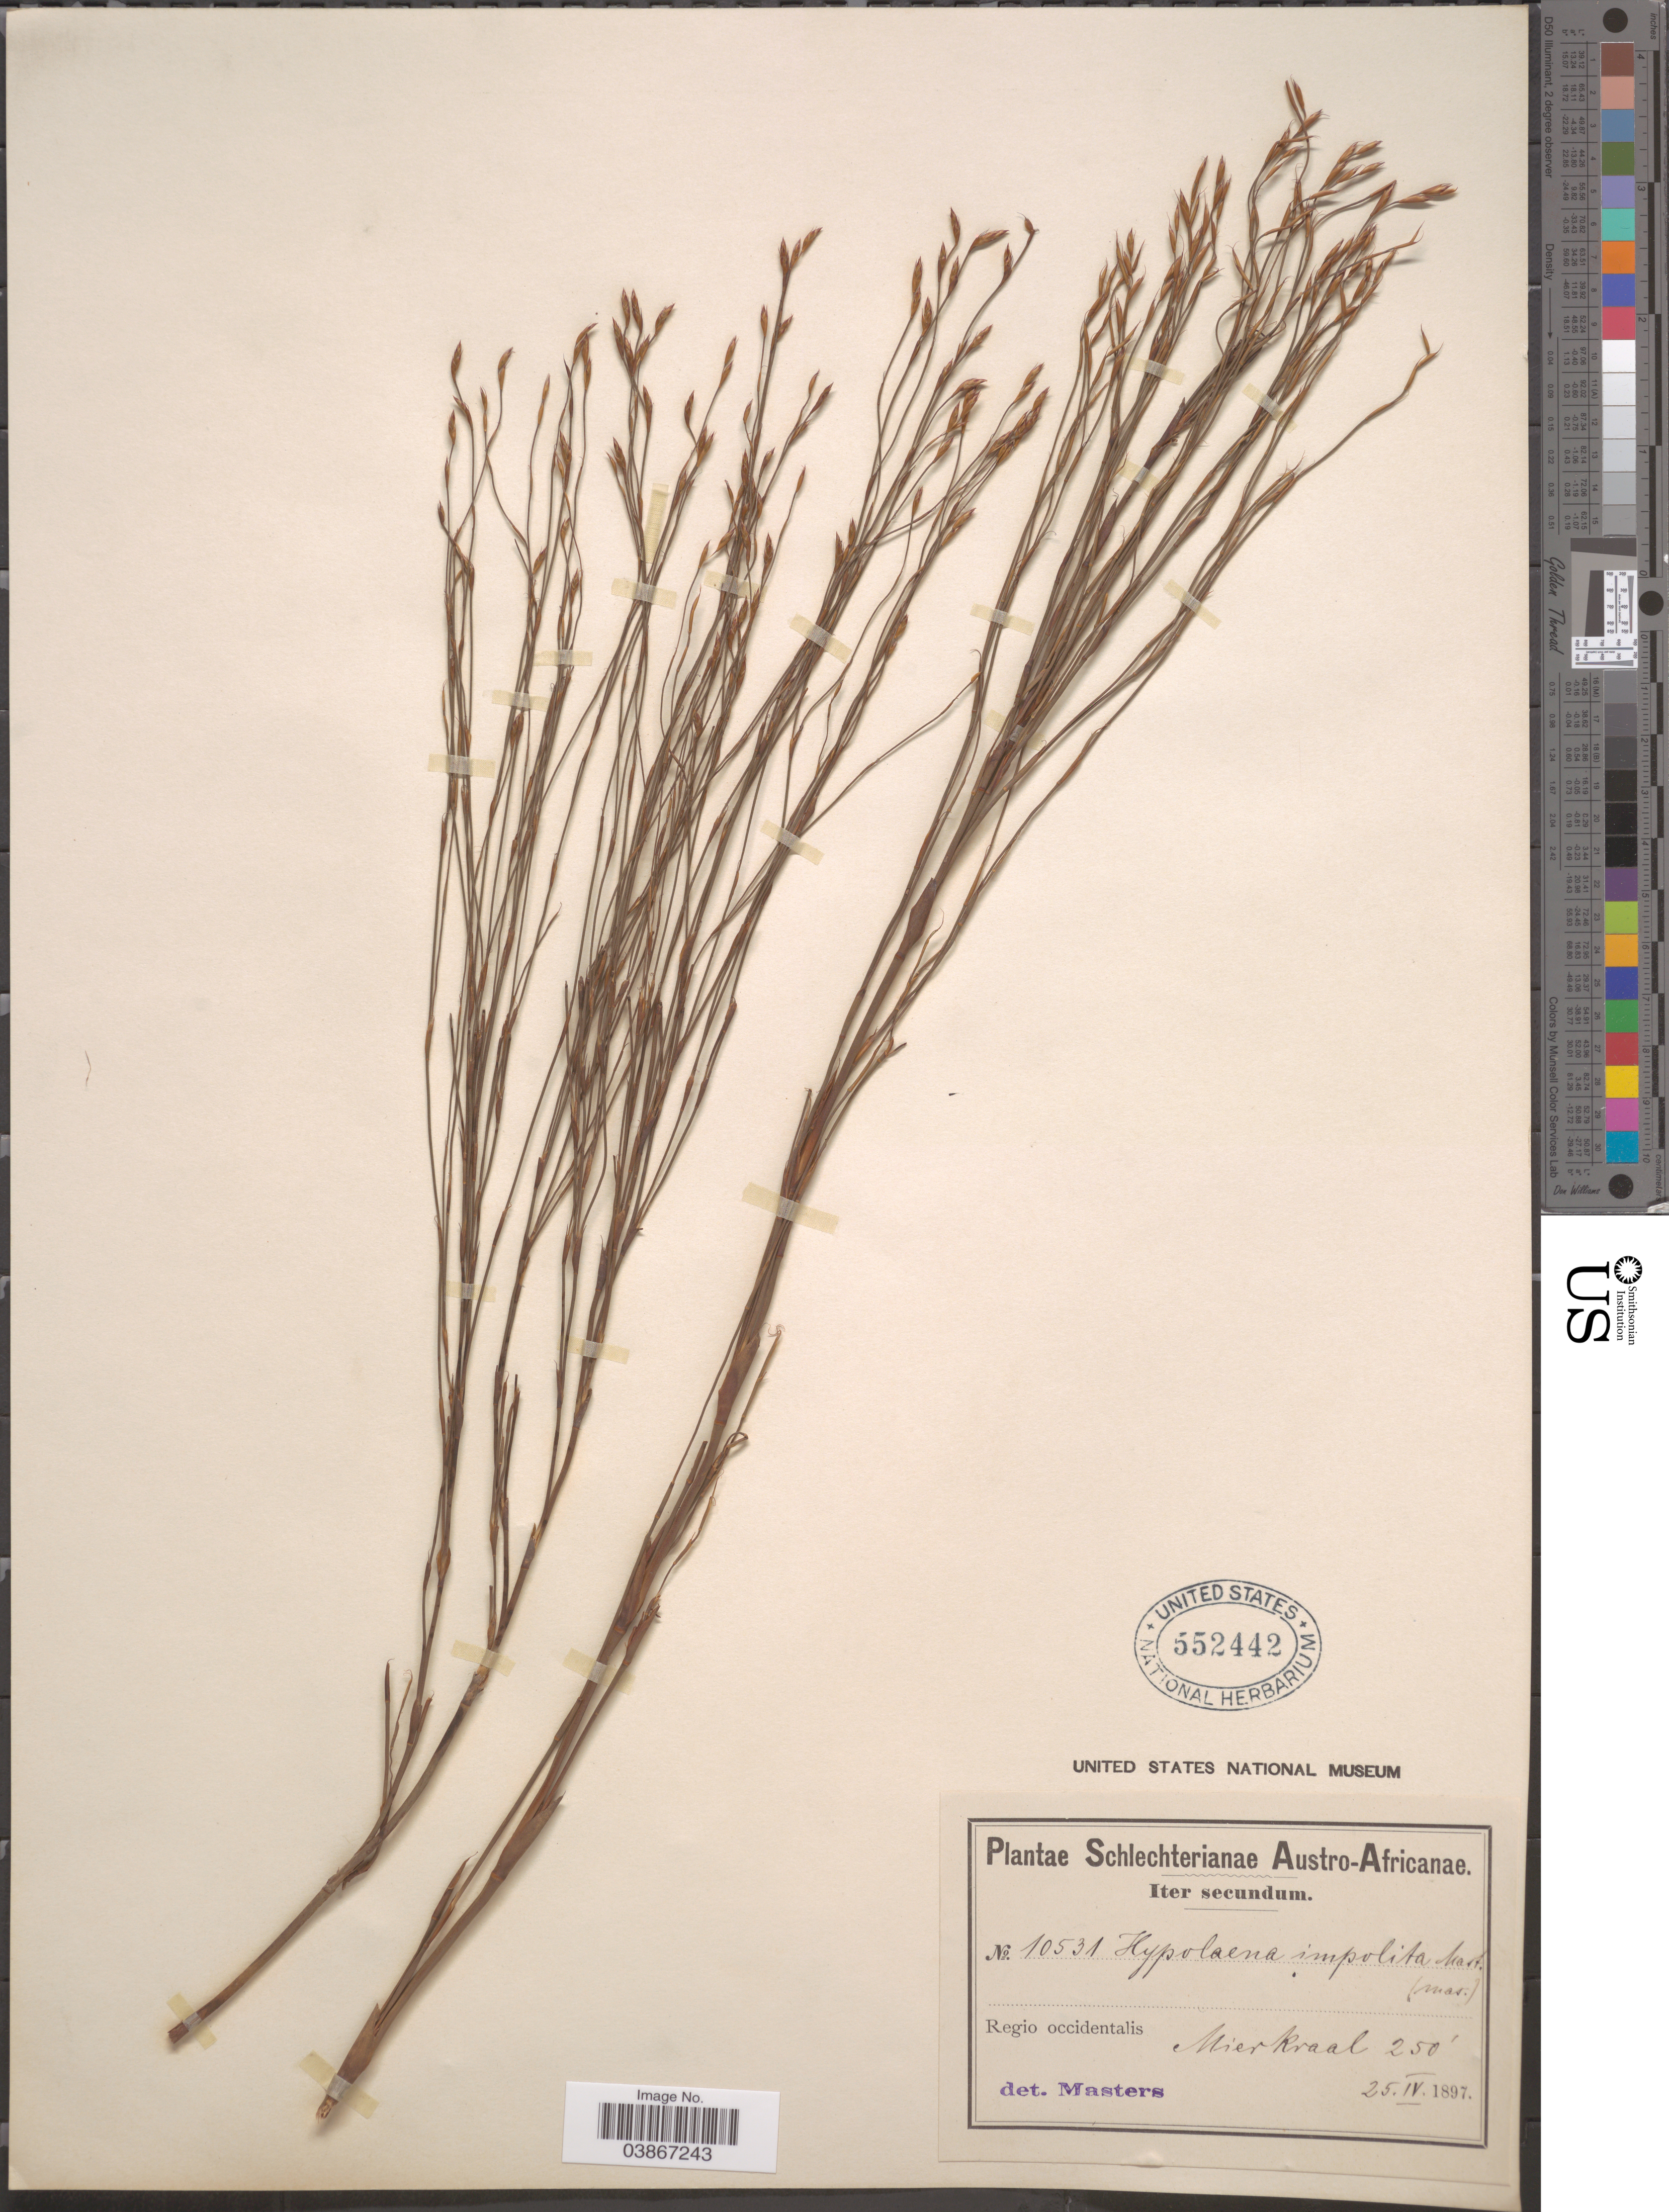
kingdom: Plantae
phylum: Tracheophyta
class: Liliopsida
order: Poales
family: Restionaceae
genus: Hypolaena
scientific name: Hypolaena impolita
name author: (Kunth) Mast.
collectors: Schlechter, --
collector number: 10531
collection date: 1897-04-25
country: South Africa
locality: Austro-Africanae. Regio occidentalis: Mierkraal.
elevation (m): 76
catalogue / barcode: US 552442